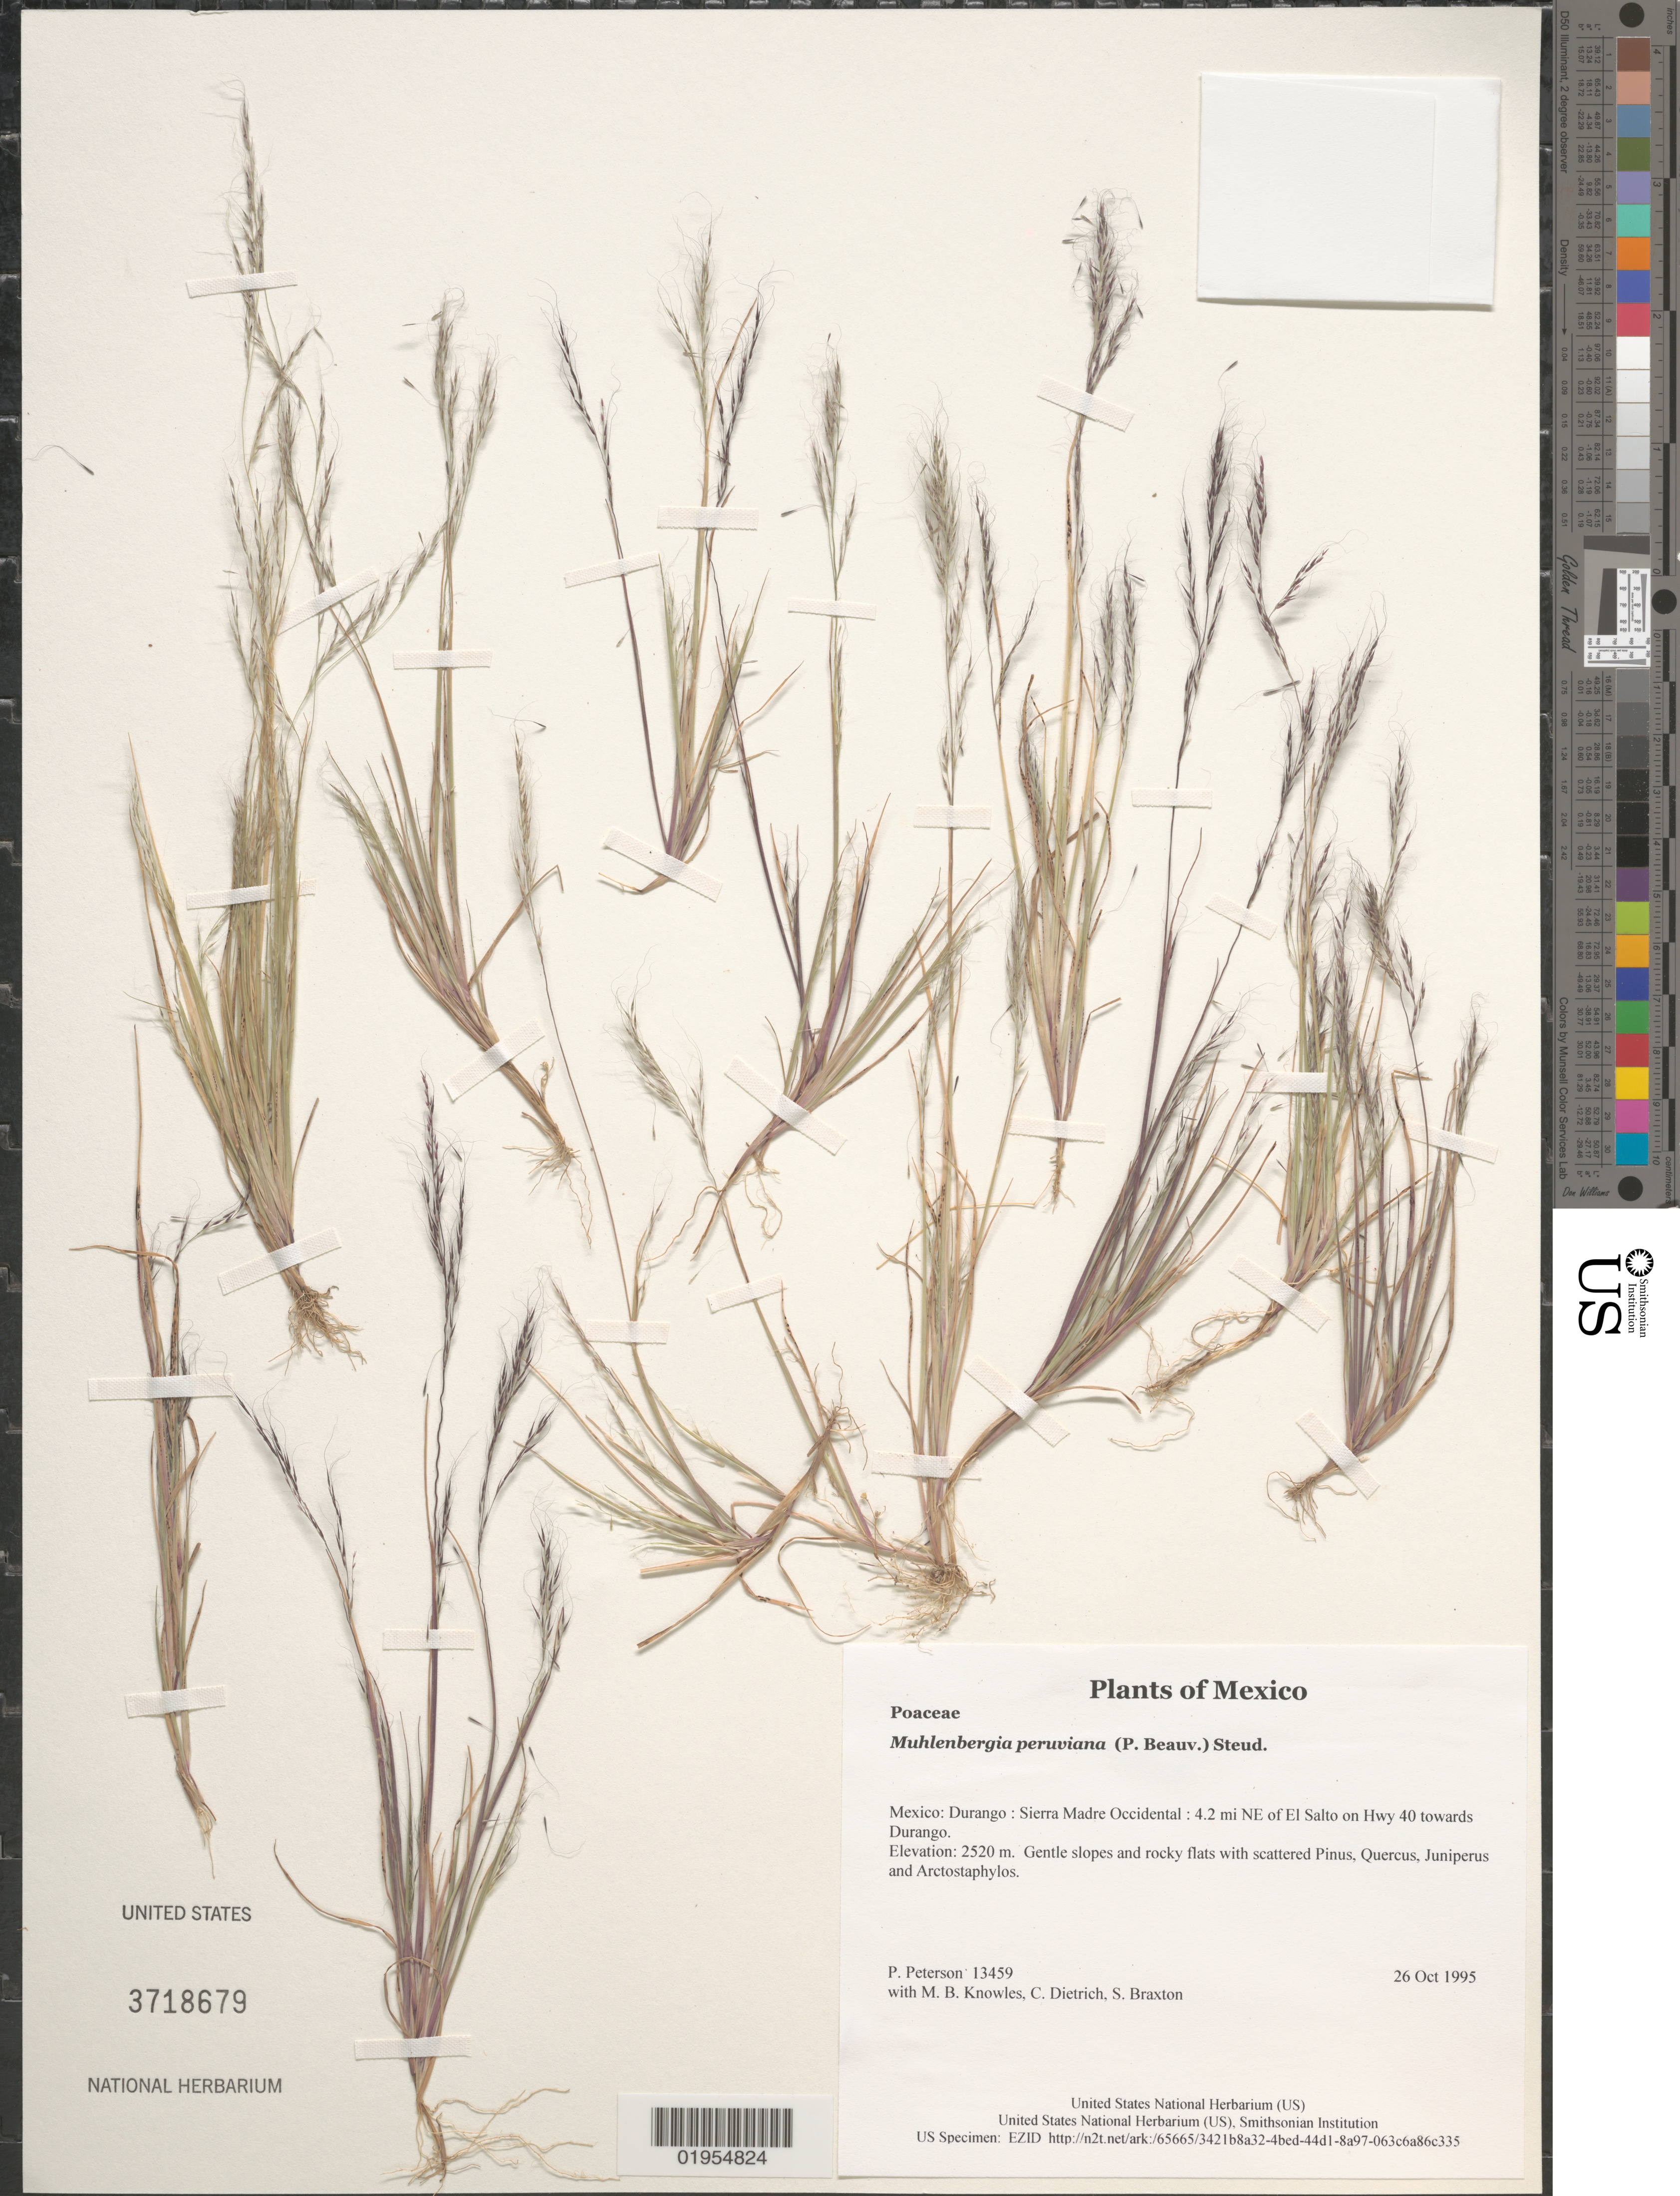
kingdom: Plantae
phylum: Tracheophyta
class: Liliopsida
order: Poales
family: Poaceae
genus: Muhlenbergia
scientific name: Muhlenbergia peruviana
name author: (P. Beauv.) Steud.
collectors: P. M. Peterson, M. B. Knowles, C. Dietrich & S. Braxton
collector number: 13459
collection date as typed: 26 Oct 1995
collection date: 1995-10-26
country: Mexico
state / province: Durango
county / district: Sierra Madre Occidental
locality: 4.2 mi NE of El Salto on Hwy 40 towards Durango.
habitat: Gentle slopes and rocky flats with scattered Pinus, Quercus, Juniperus and Arctostaphylos.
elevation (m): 2520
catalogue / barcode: US 3718679